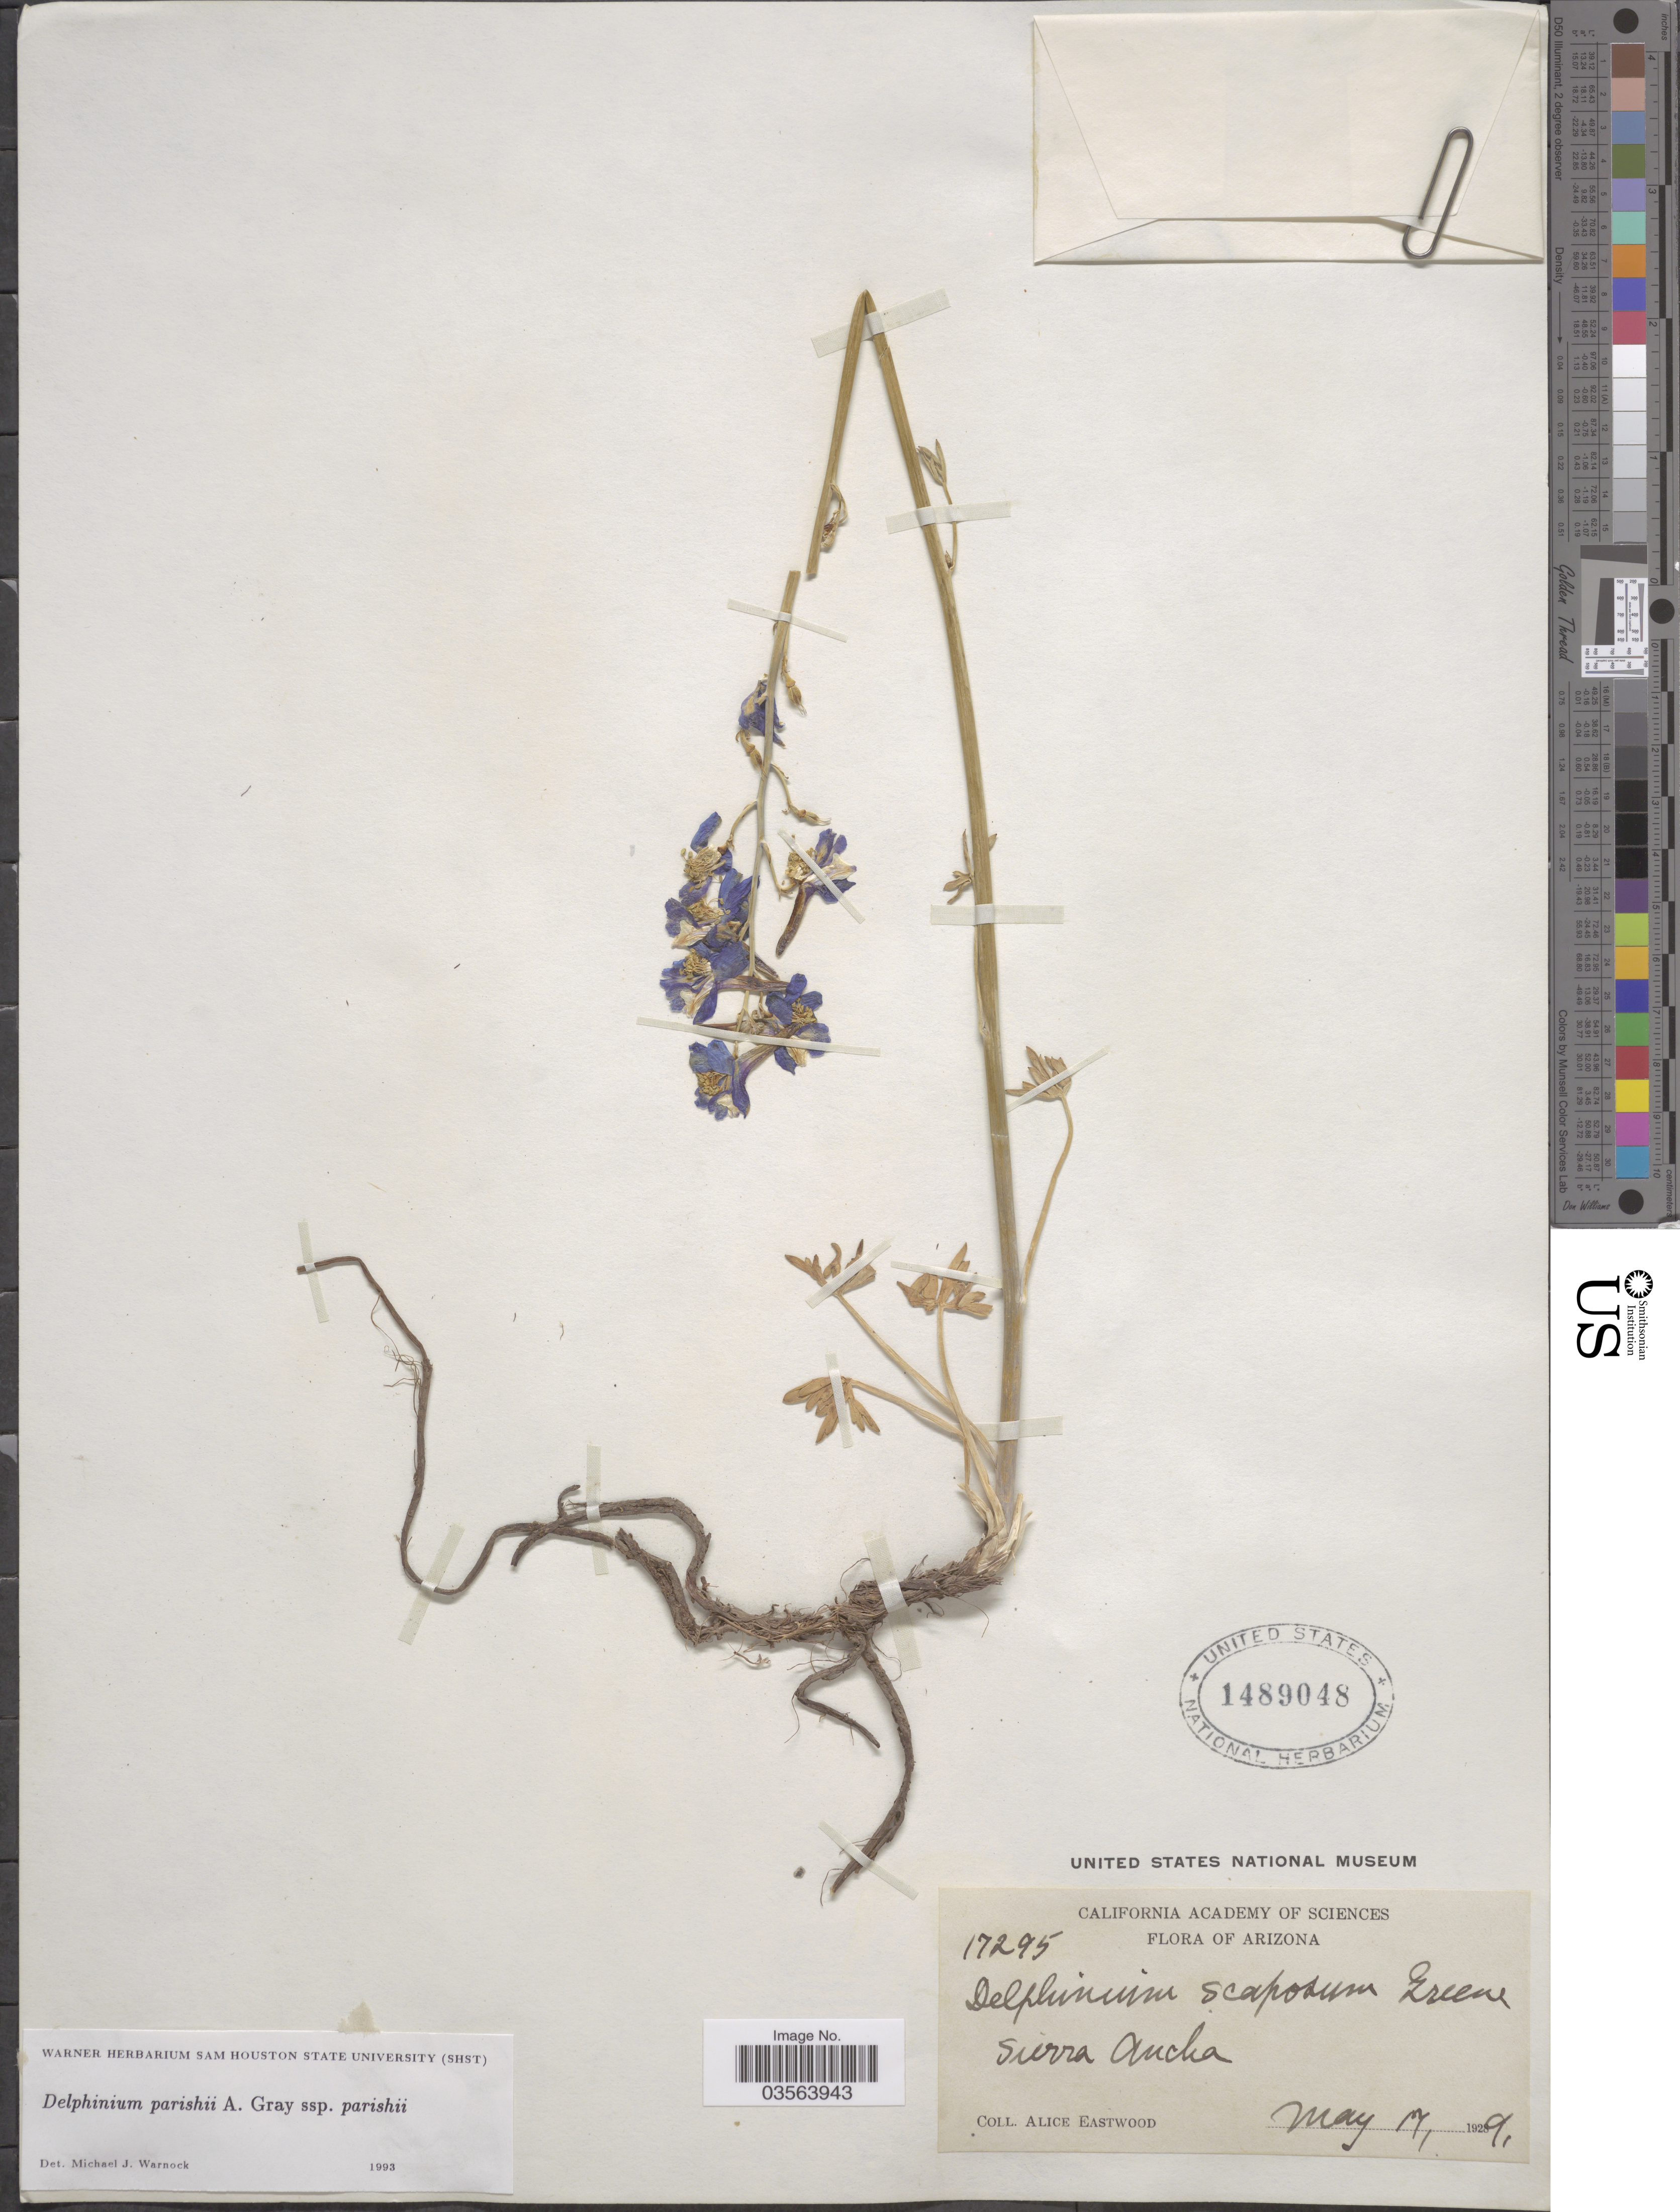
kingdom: Plantae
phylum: Tracheophyta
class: Magnoliopsida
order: Ranunculales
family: Ranunculaceae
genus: Delphinium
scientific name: Delphinium parishii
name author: A. Gray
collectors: A. Eastwood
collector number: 17295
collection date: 1929-05-17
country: United States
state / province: Arizona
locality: Sierra Ancha.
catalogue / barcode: US 1489048